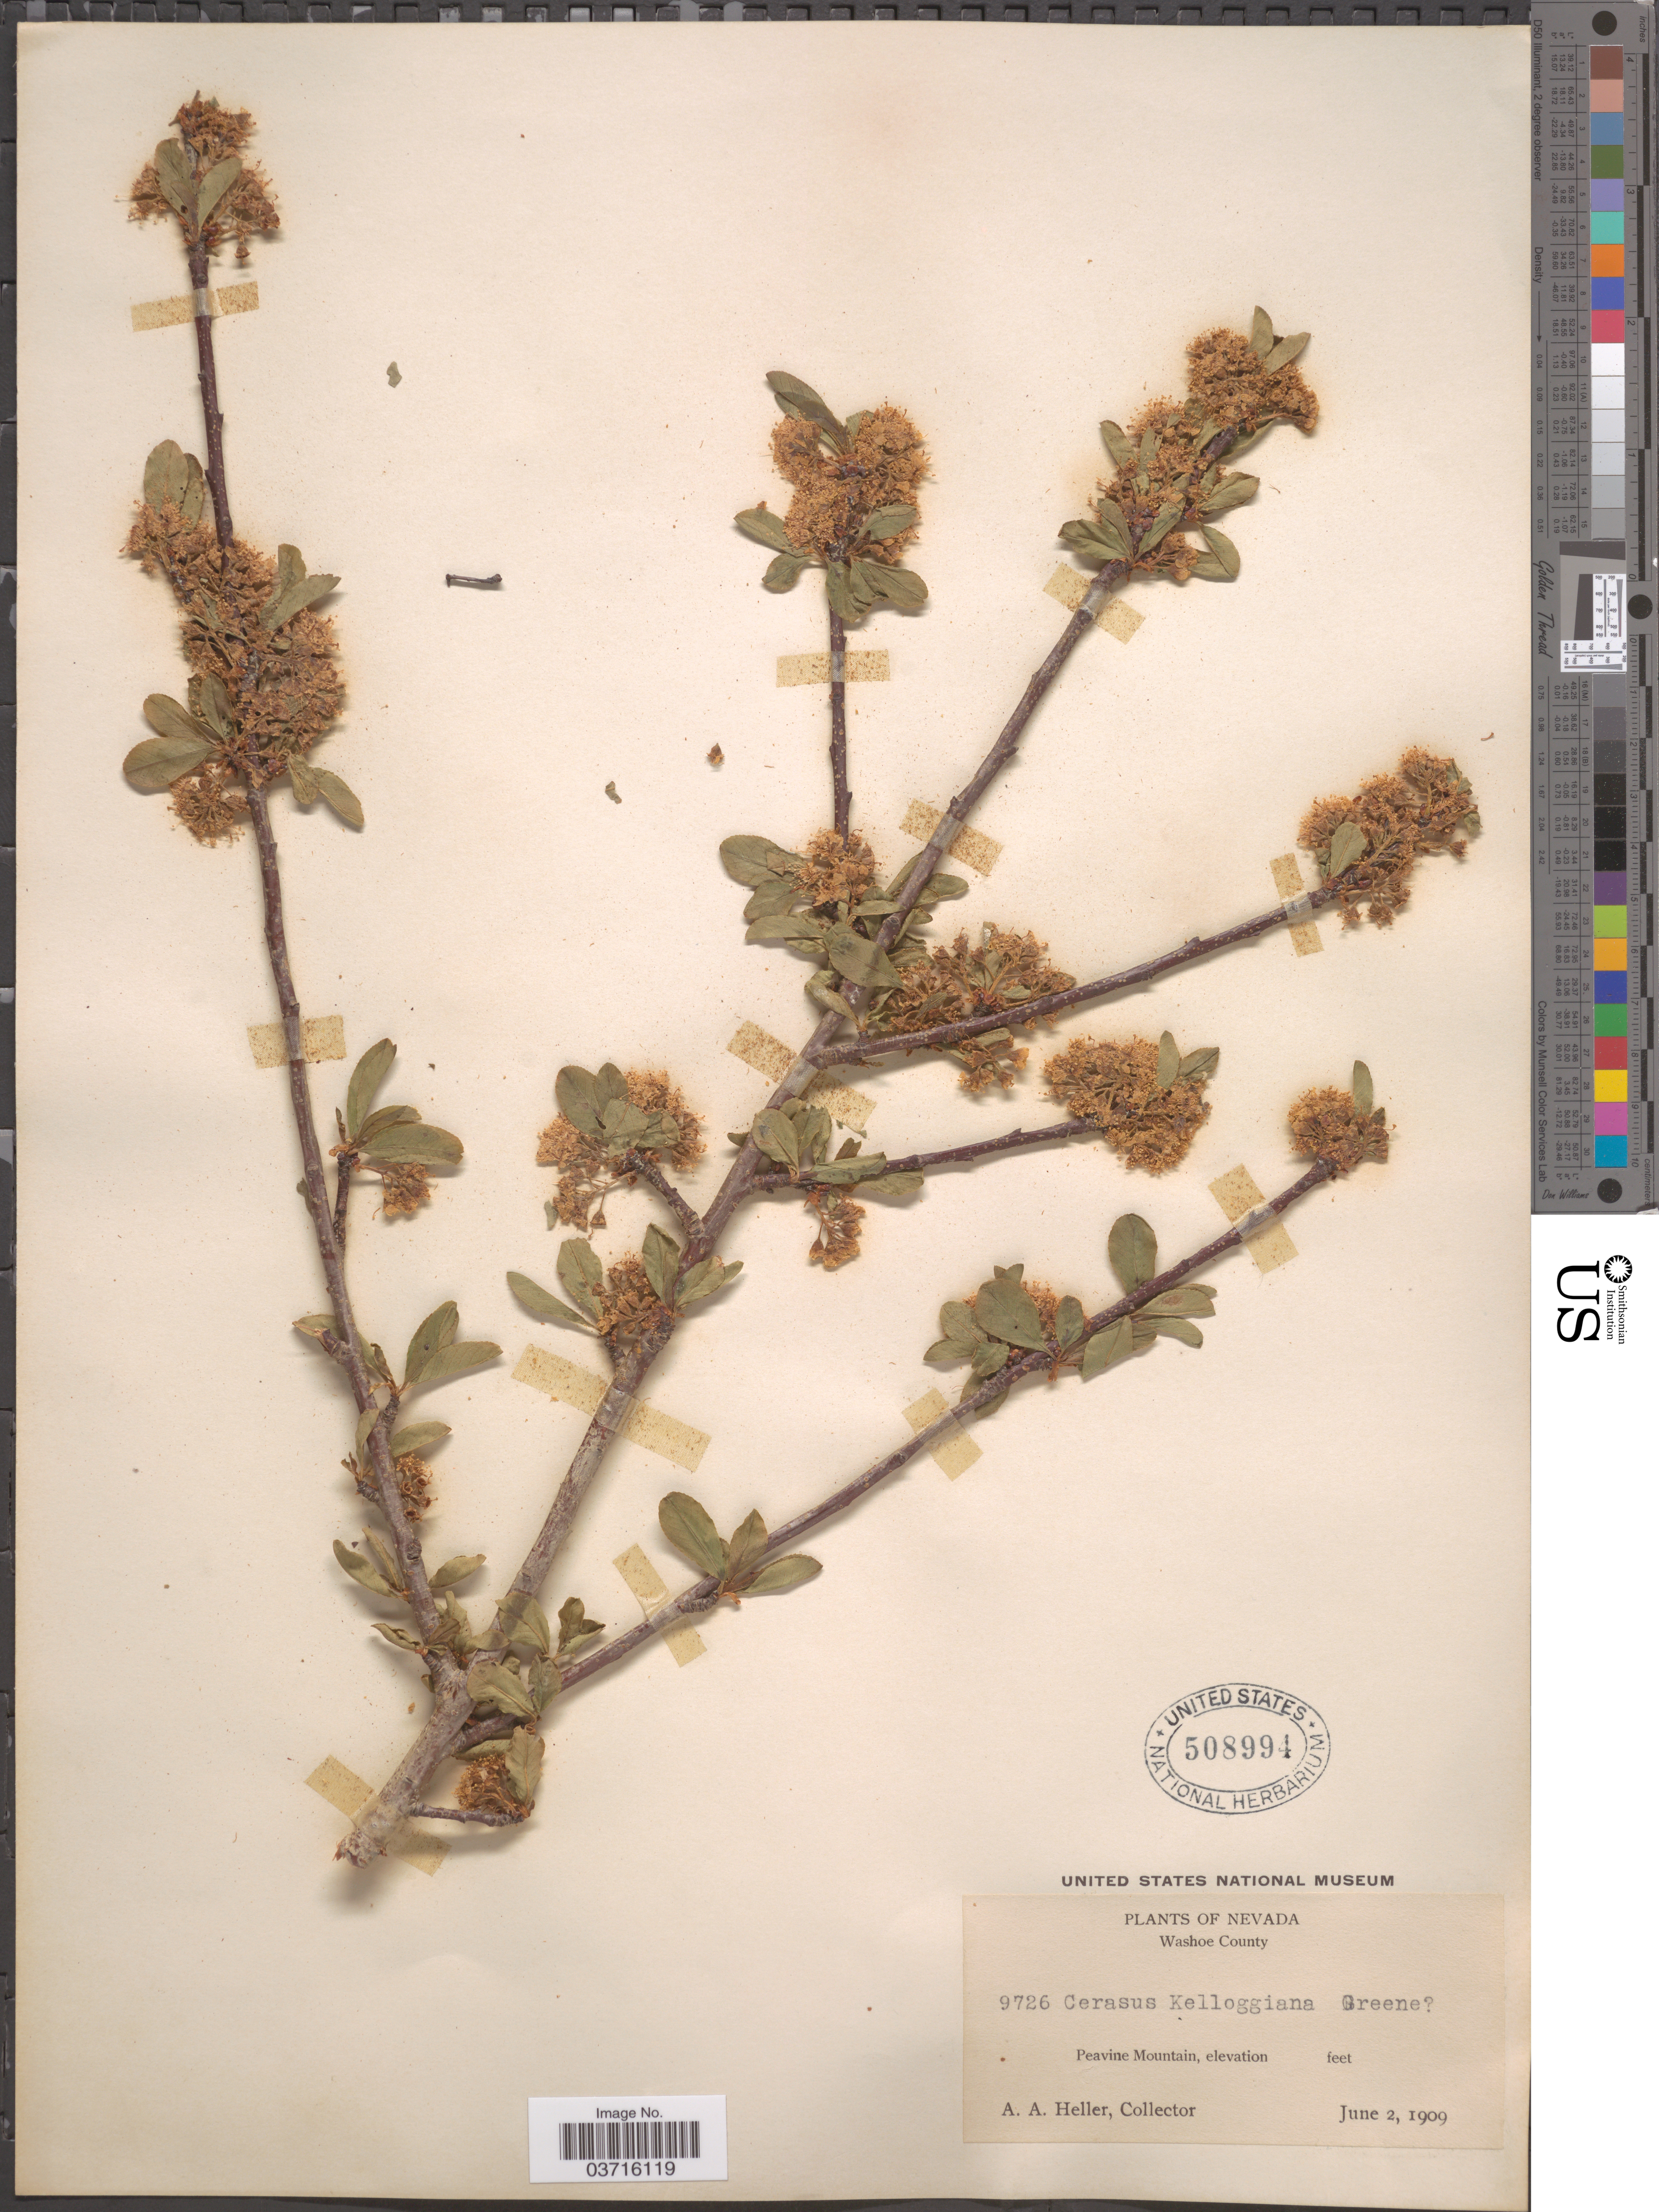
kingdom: Plantae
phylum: Tracheophyta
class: Magnoliopsida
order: Rosales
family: Rosaceae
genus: Prunus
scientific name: Prunus padifolia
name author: A. Nelson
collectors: A. A. Heller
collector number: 9726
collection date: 1909-06-02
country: United States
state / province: Nevada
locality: Washoe County. Peavine Mountain.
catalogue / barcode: US 508994